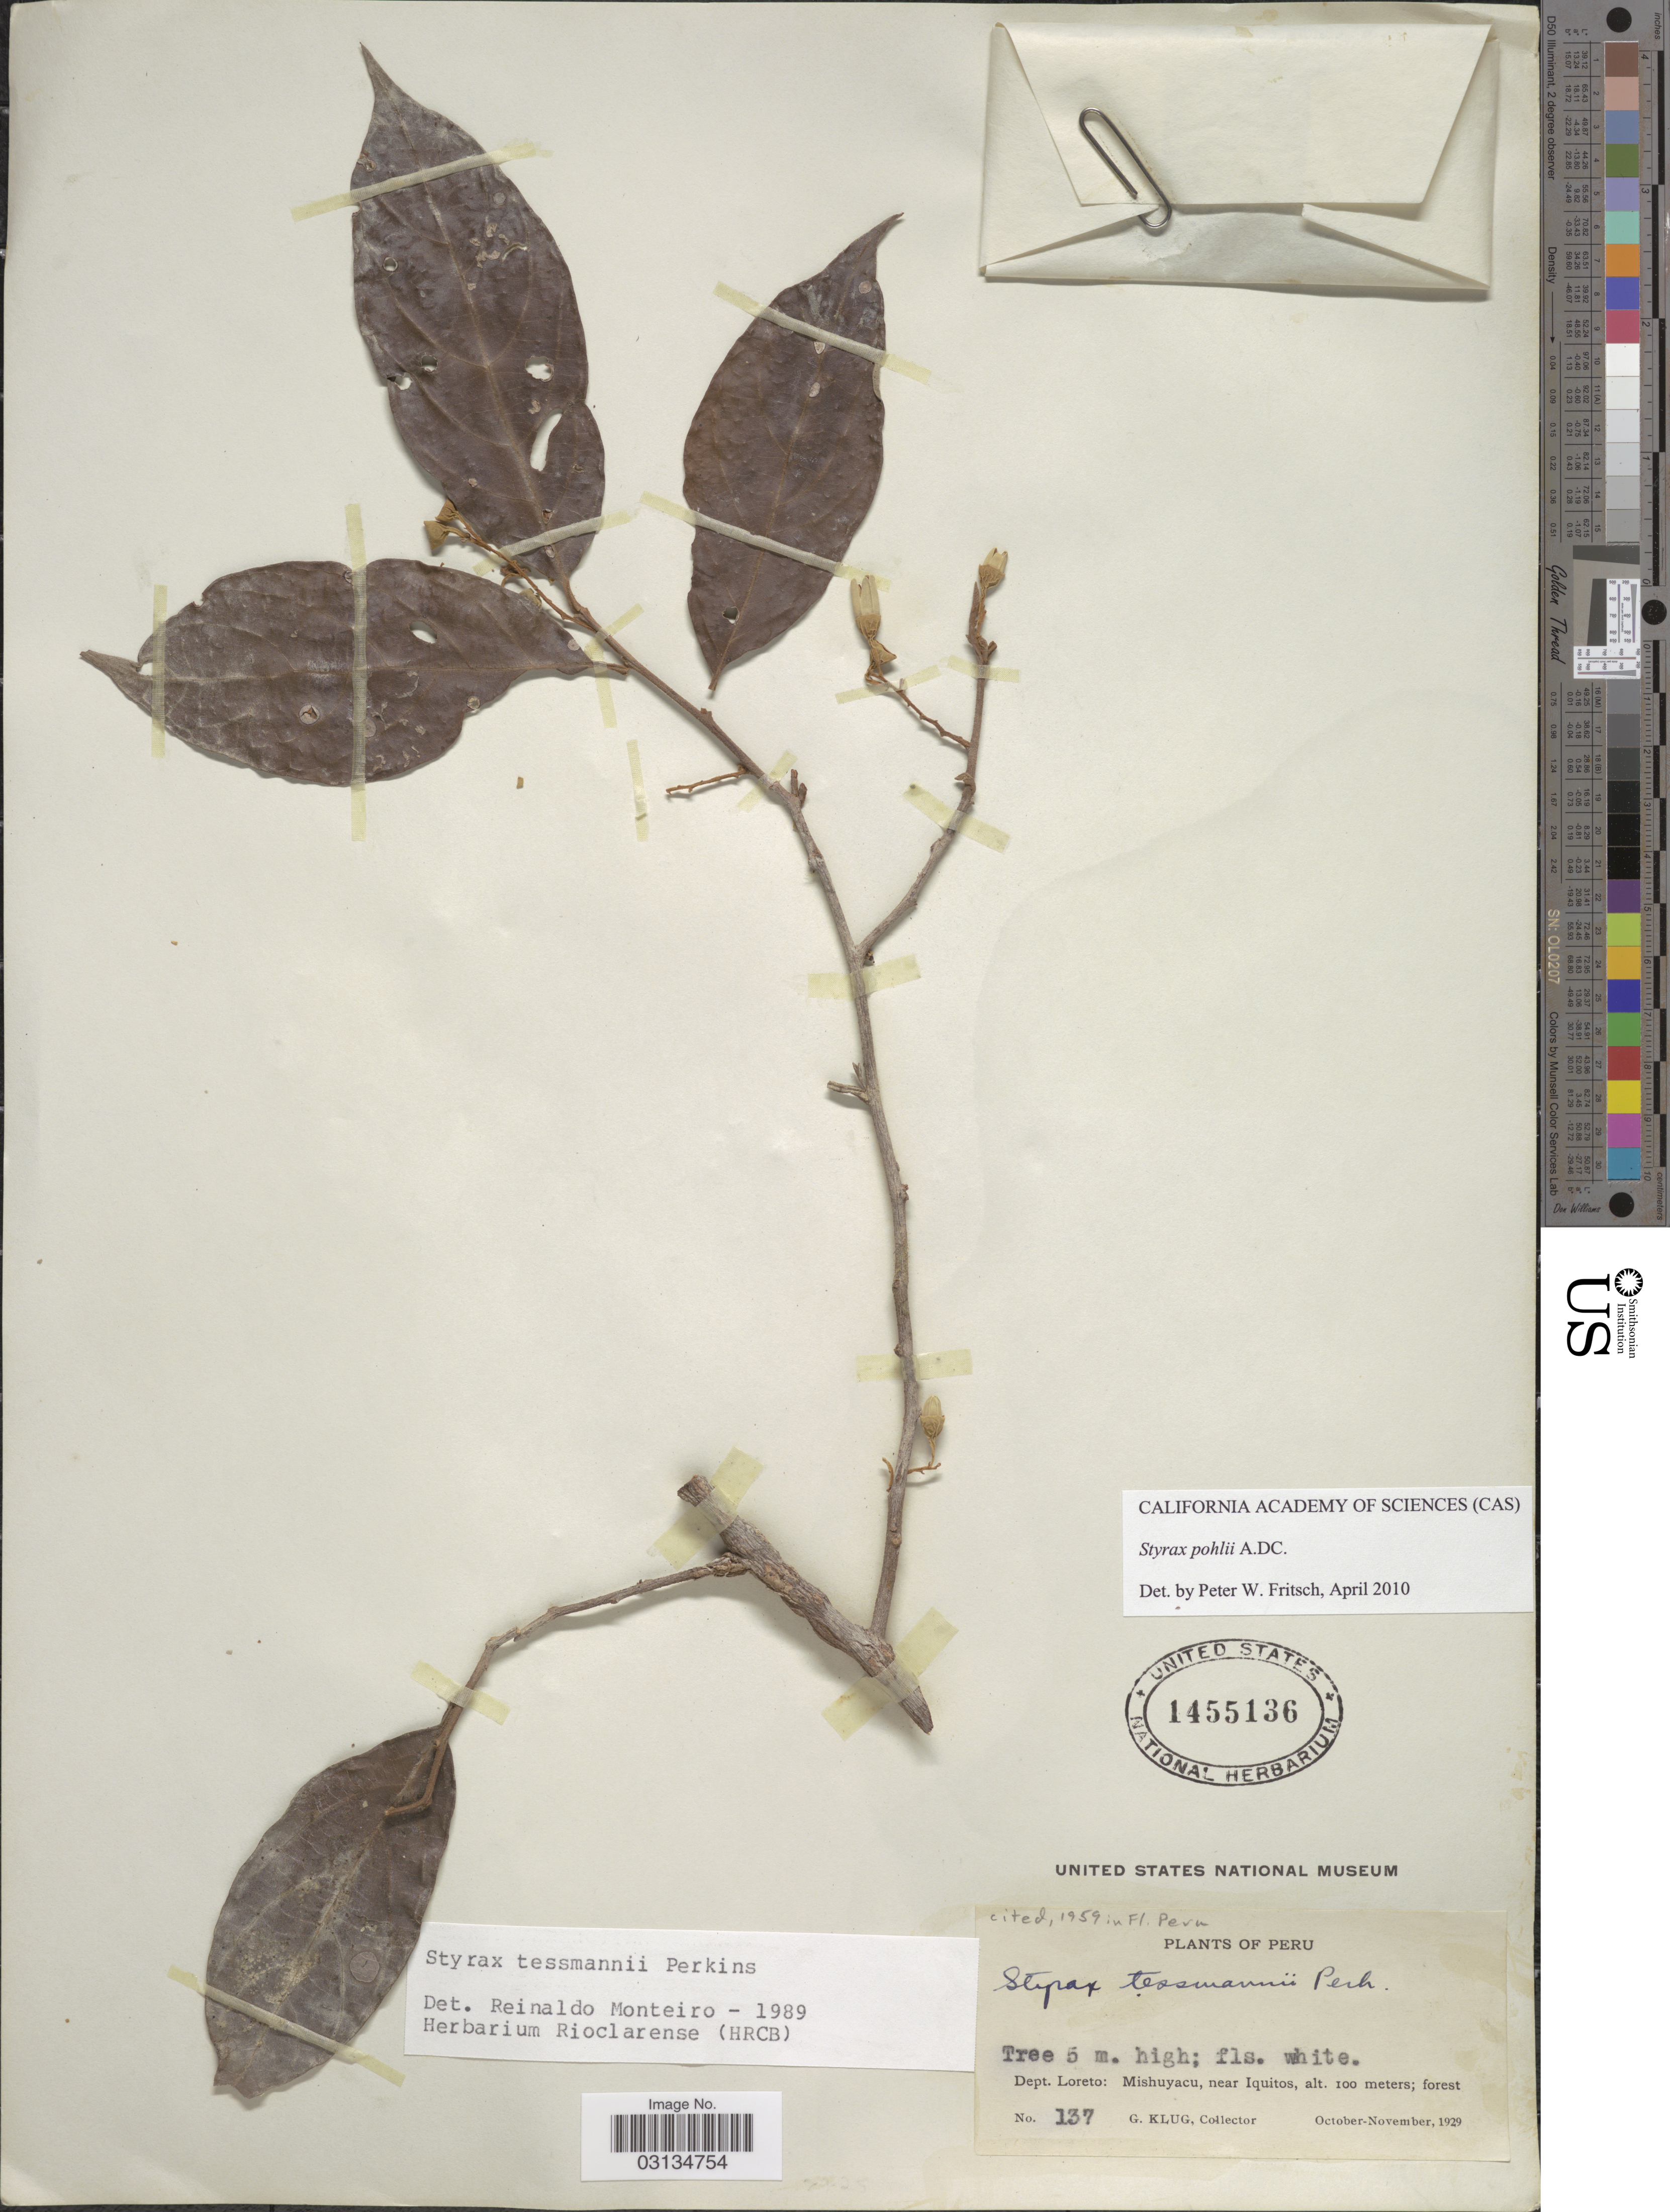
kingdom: Plantae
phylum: Tracheophyta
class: Magnoliopsida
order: Ericales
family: Styracaceae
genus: Styrax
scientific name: Styrax pohlii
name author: A. DC.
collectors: G. Klug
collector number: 137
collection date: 1929-10/1929-11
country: Peru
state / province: Loreto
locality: Dept. Loreto: Mishuyacu, near Iquitos.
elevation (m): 100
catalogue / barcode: US 1455136